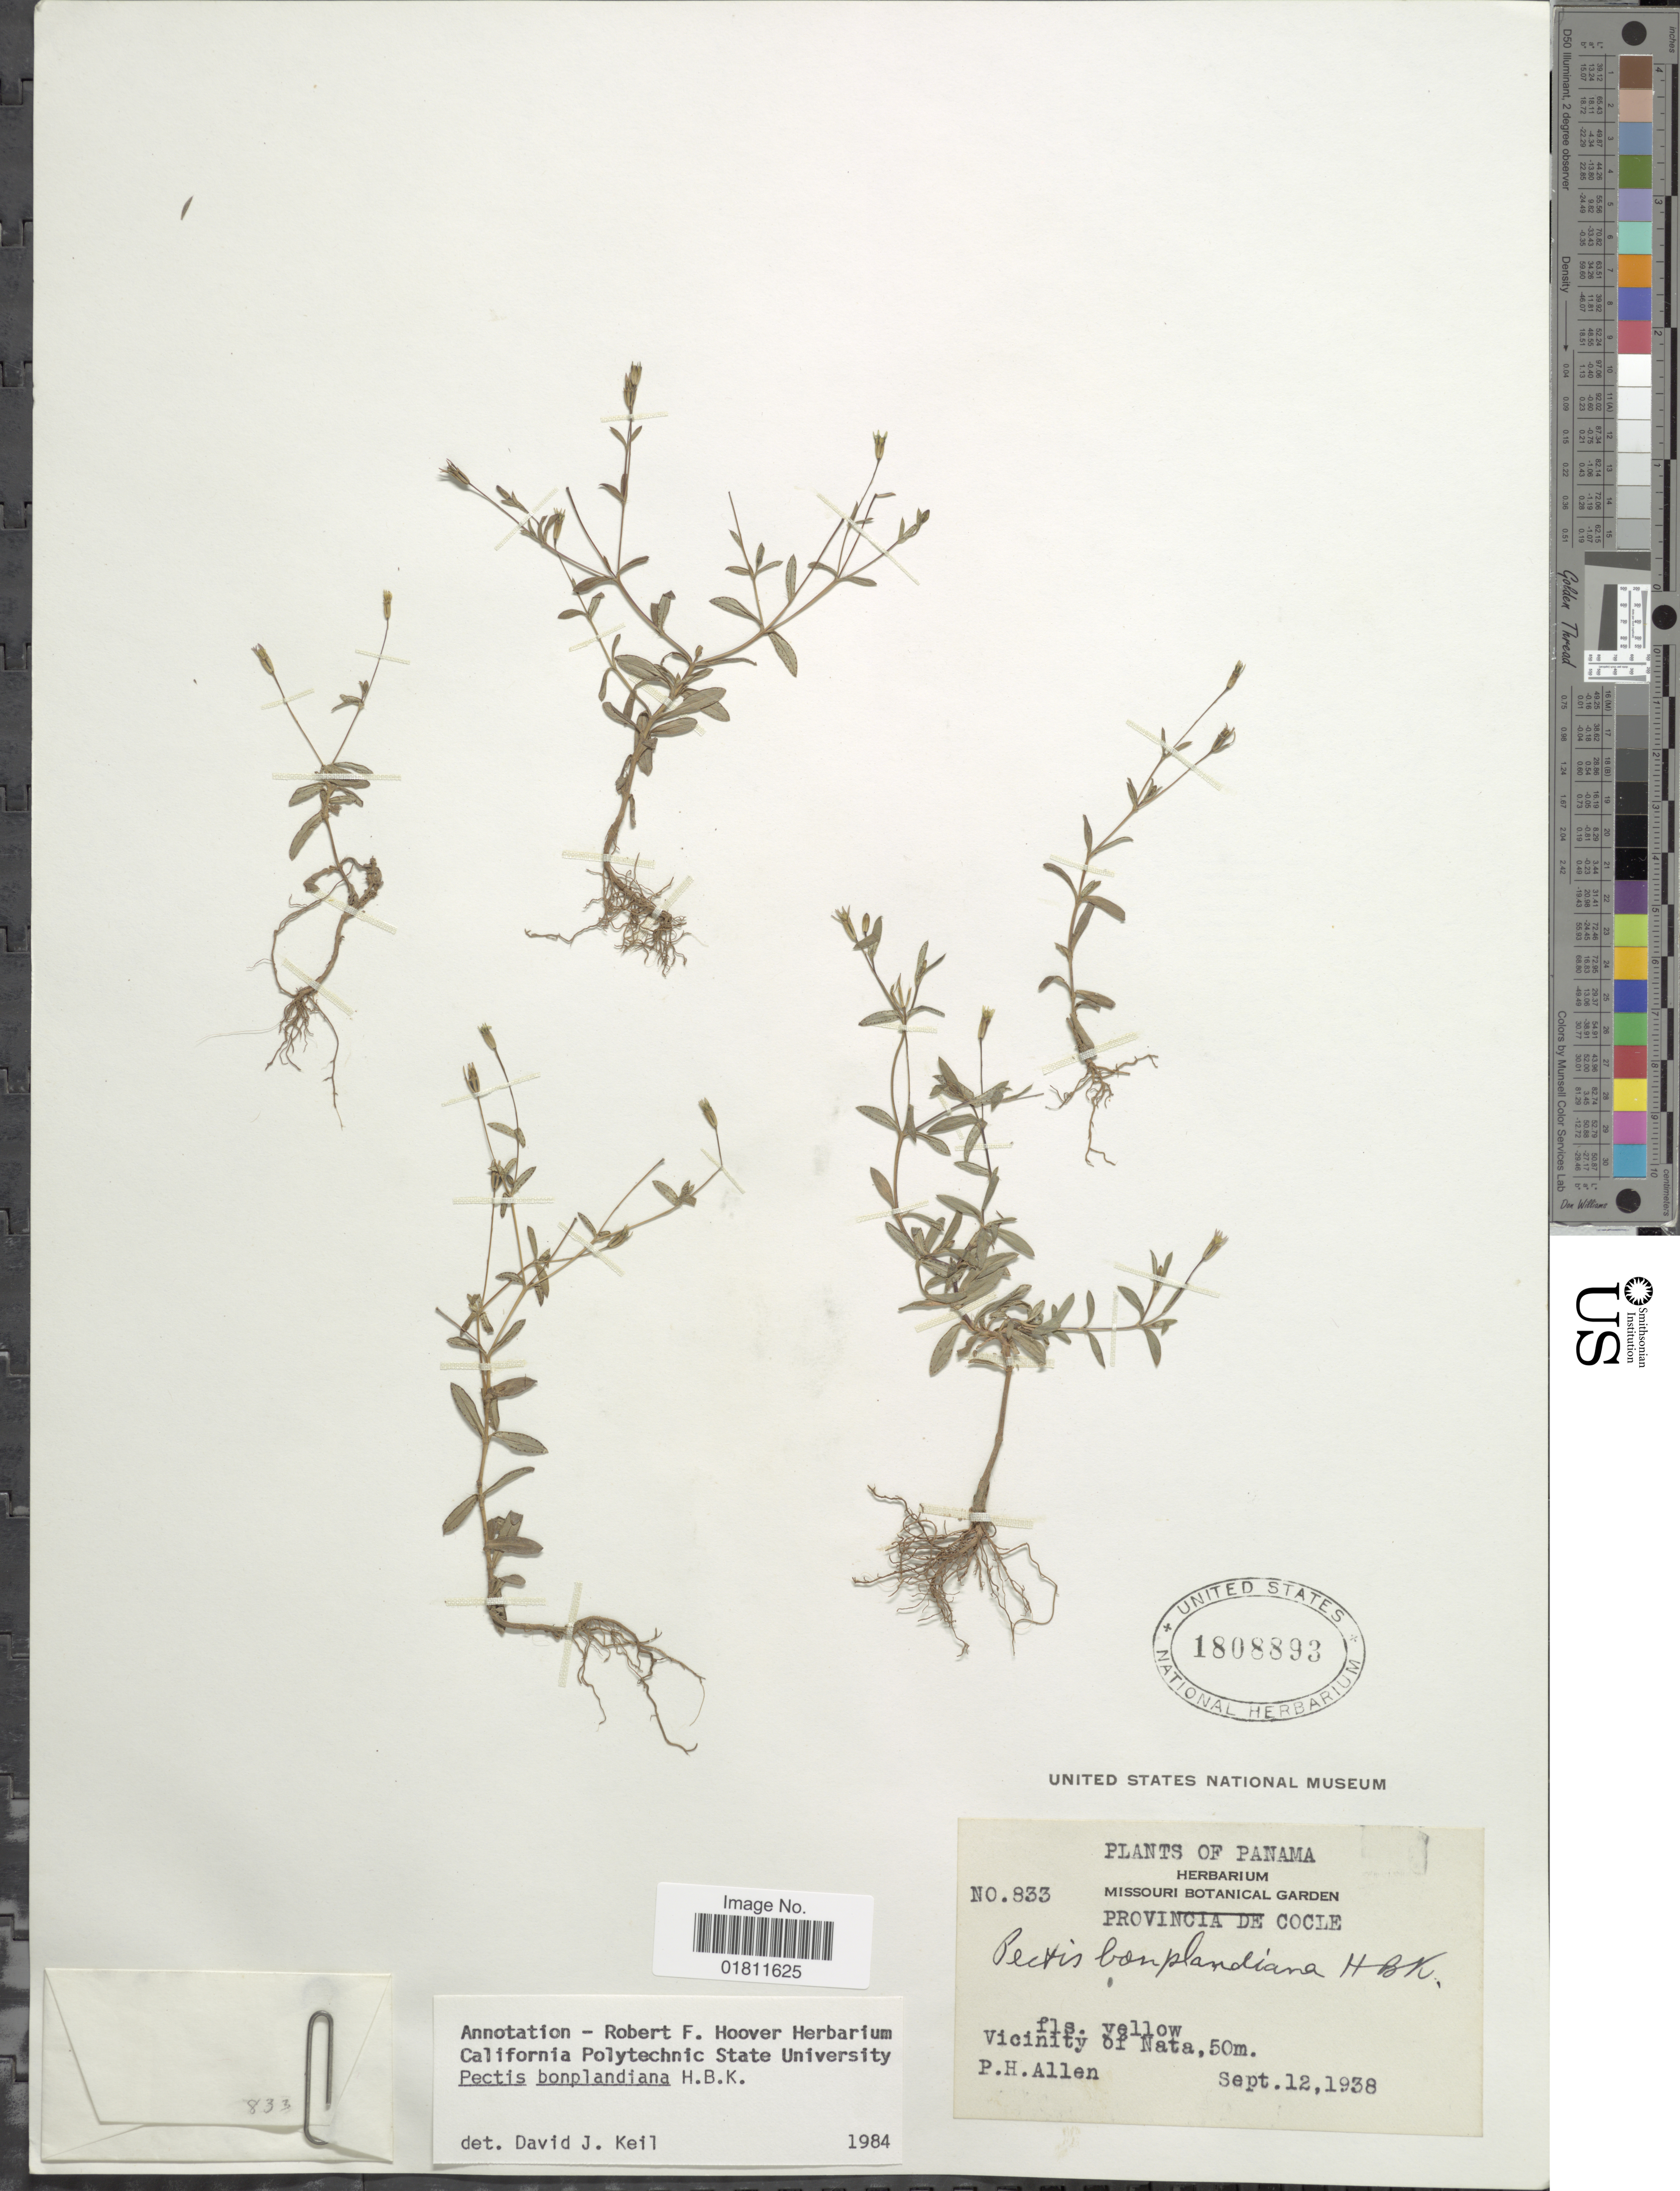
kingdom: Plantae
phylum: Tracheophyta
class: Magnoliopsida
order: Asterales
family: Asteraceae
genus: Pectis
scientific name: Pectis bonplandiana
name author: Kunth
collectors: P. H. Allen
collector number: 833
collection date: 1938-09-12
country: Panama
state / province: Coclé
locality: Panama, Provincia de Cocle. Vicinity of Nata.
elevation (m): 50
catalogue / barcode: US 1808893